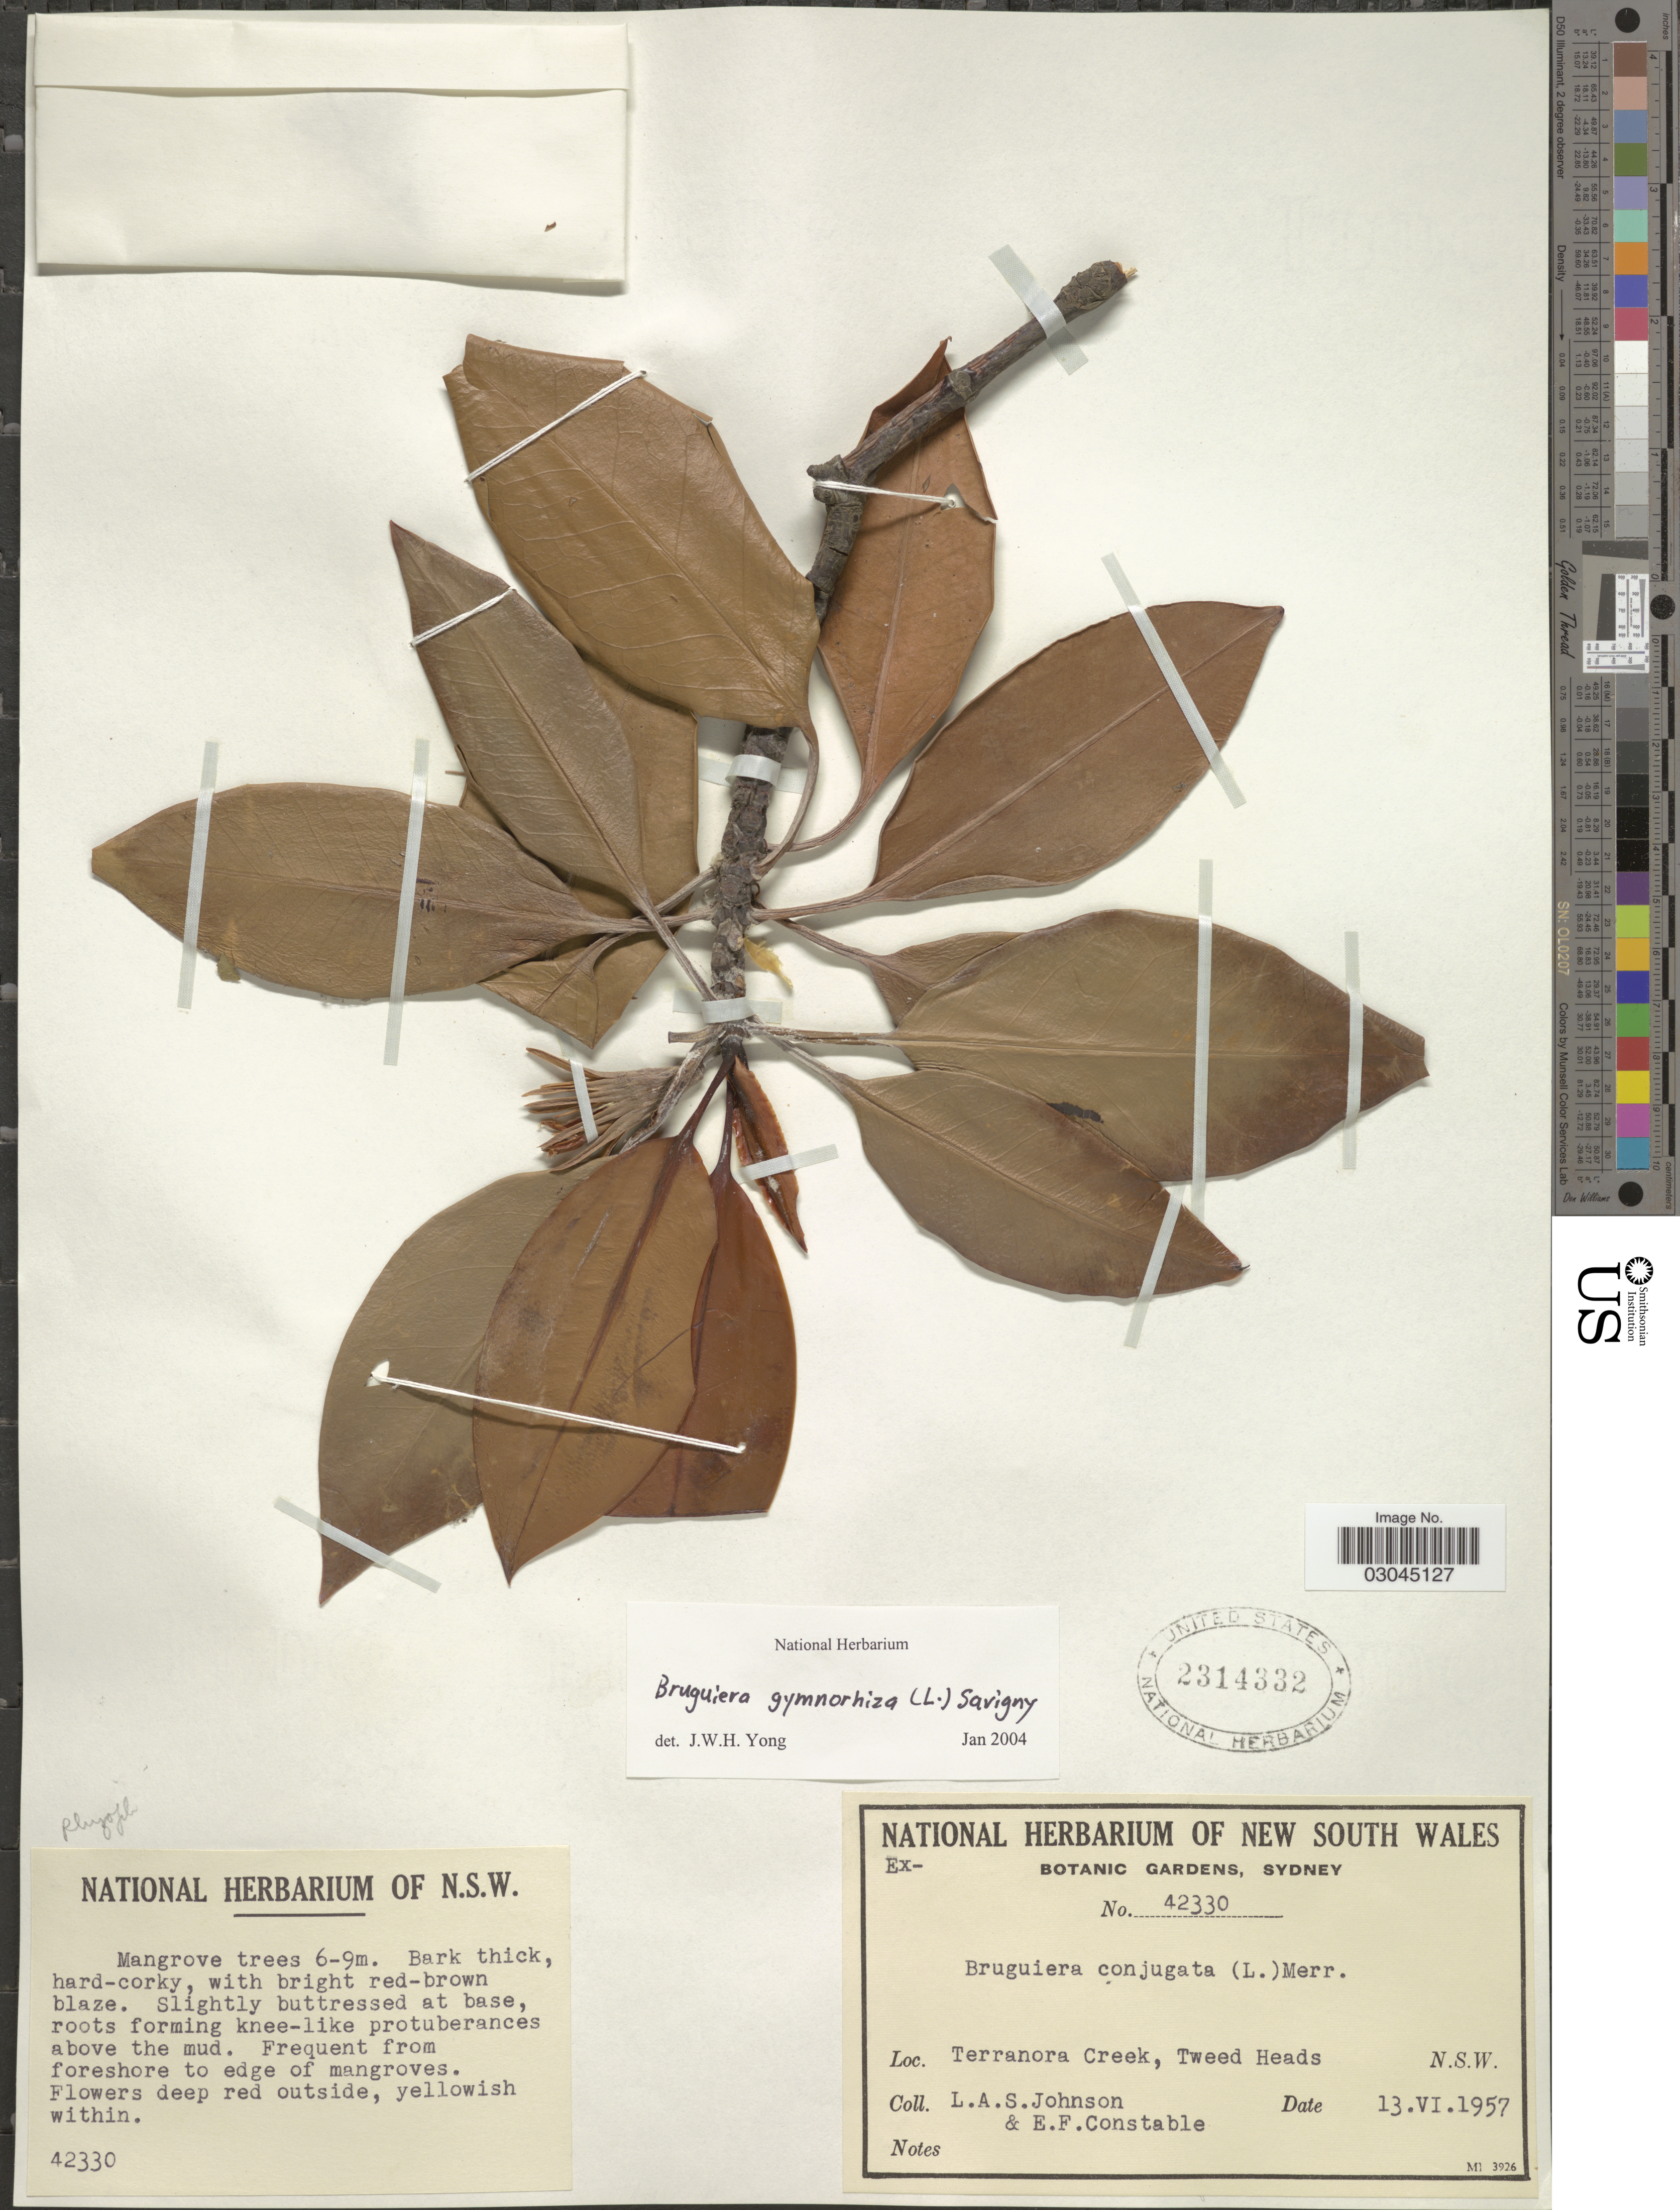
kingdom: Plantae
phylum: Tracheophyta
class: Magnoliopsida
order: Malpighiales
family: Rhizophoraceae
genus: Bruguiera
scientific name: Bruguiera gymnorhiza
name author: (L.) Savigny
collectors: L. A. S. Johnson & E. F. Constable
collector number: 42330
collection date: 1957-06-13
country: Australia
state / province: New South Wales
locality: Terranora Creek, Tweed Heads. N.S.W.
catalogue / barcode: US 2314332